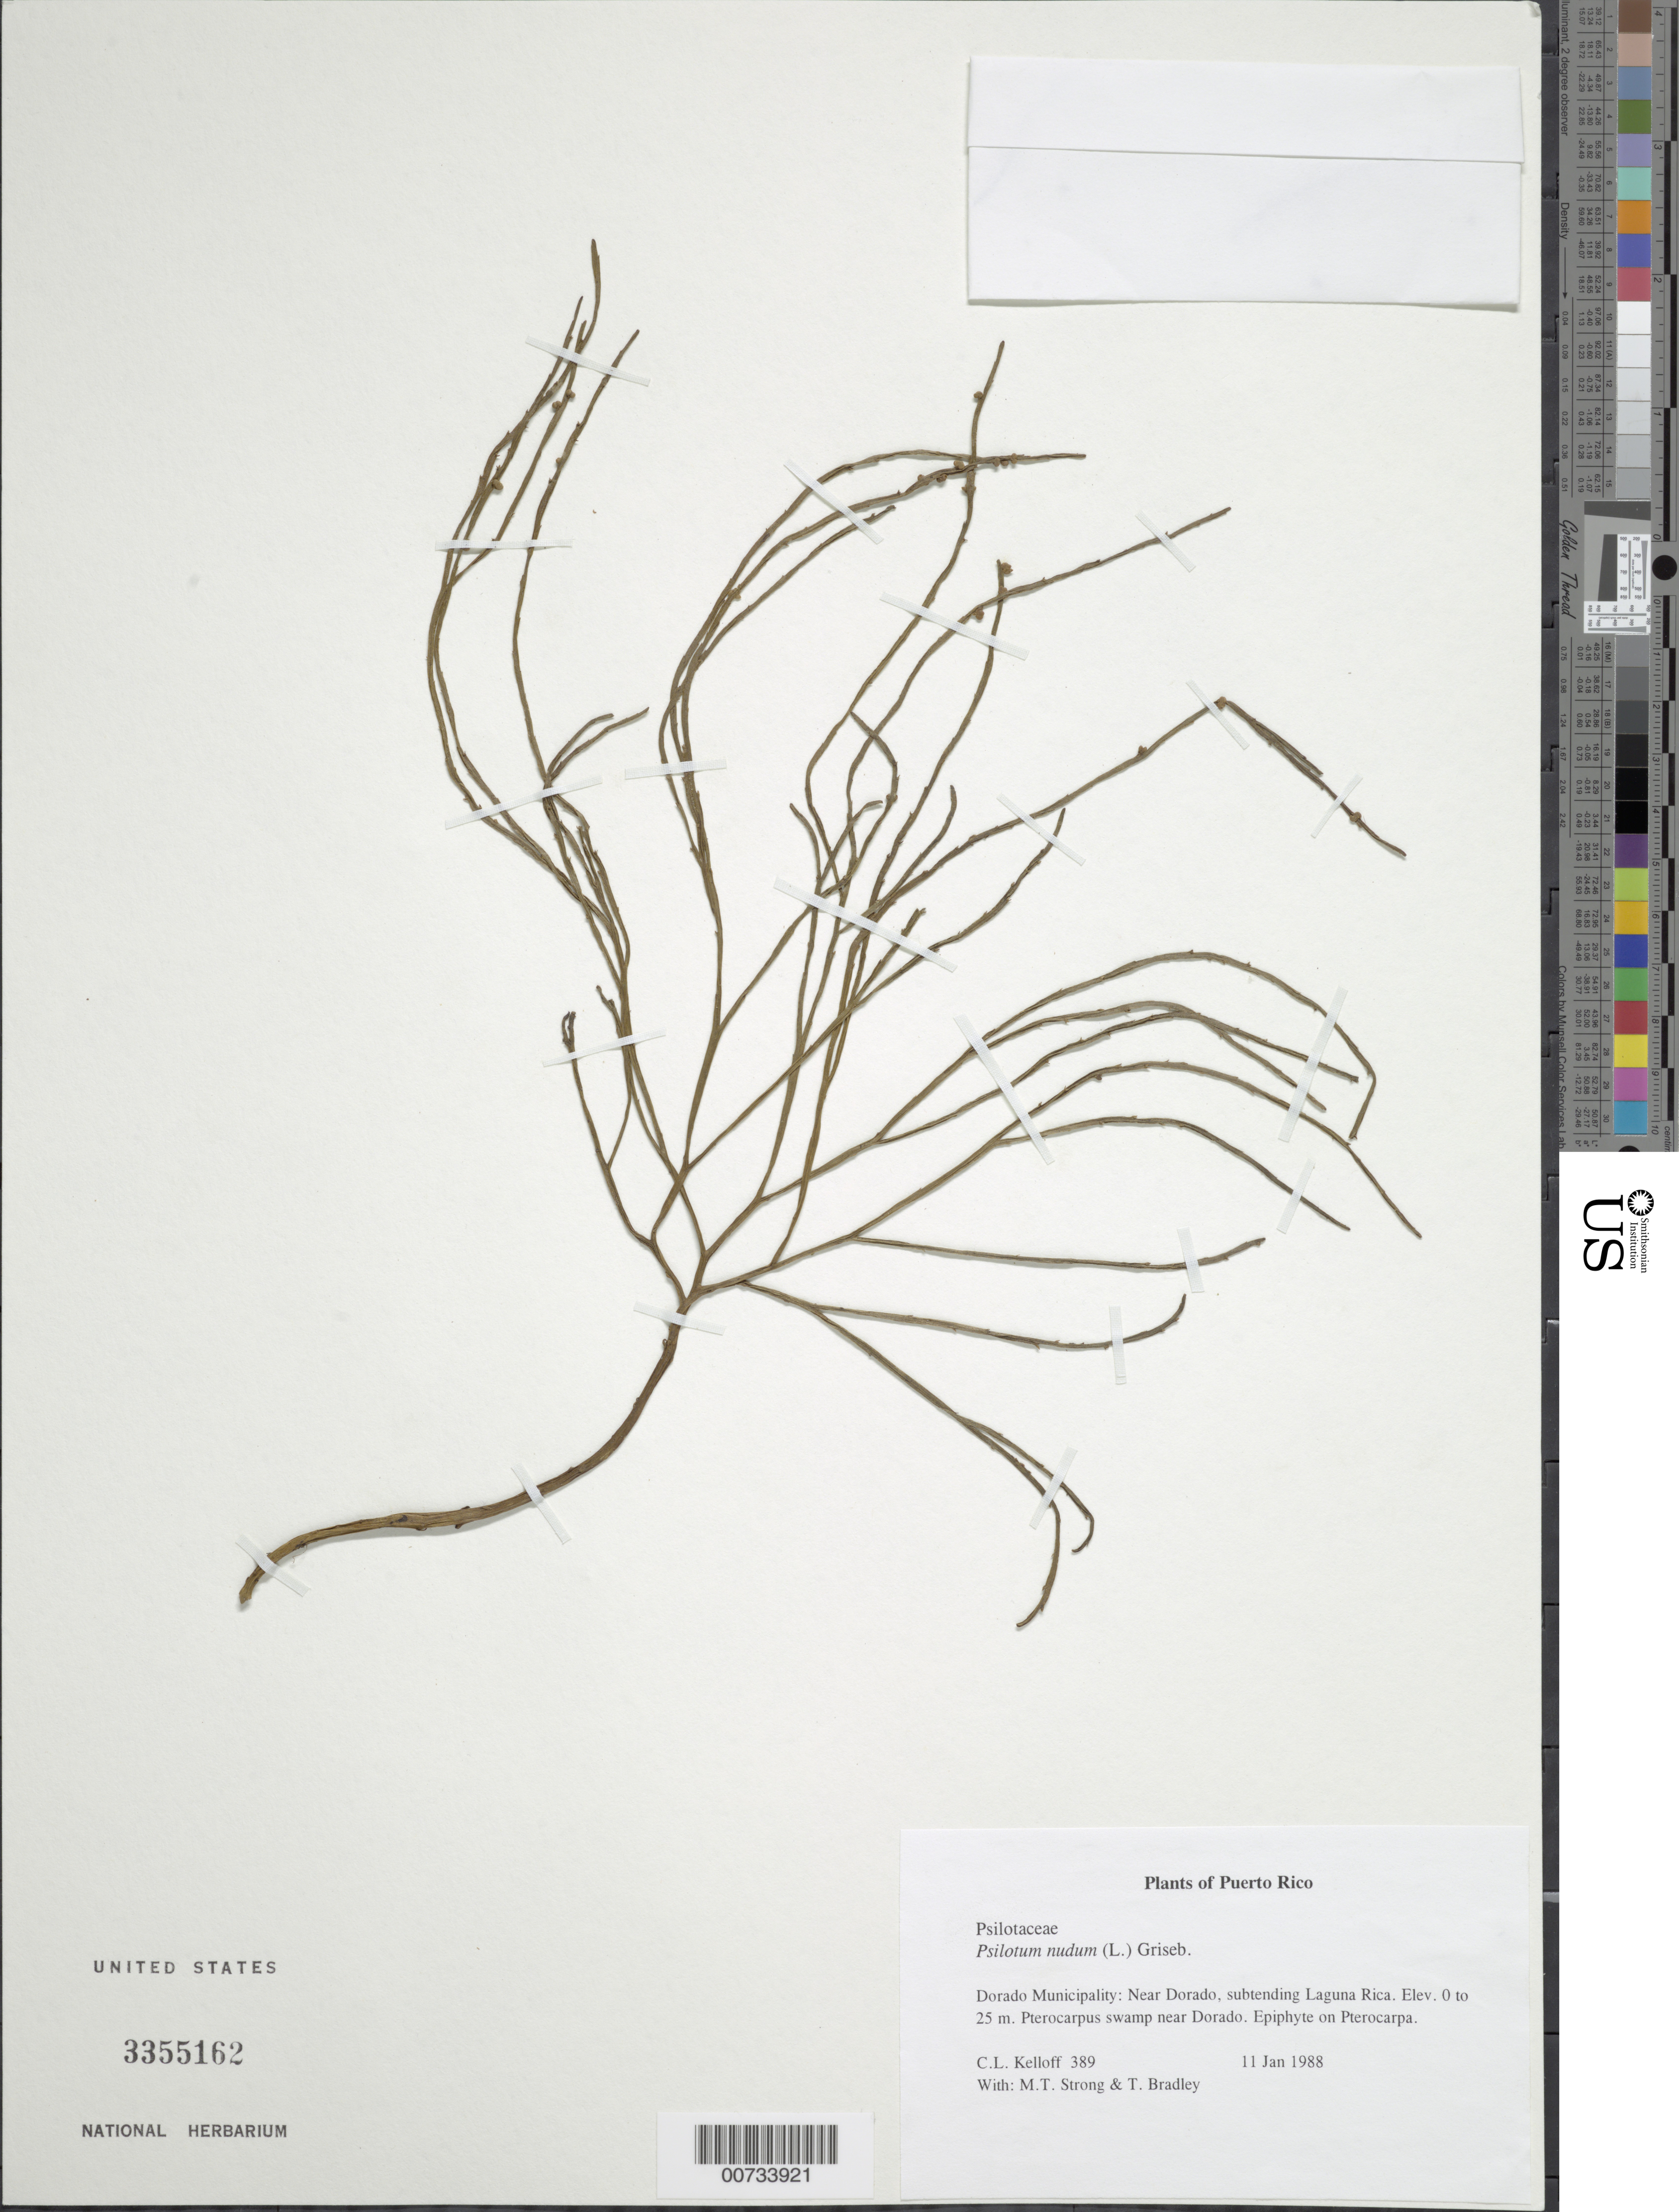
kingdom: Plantae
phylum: Tracheophyta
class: Polypodiopsida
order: Psilotales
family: Psilotaceae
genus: Psilotum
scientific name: Psilotum nudum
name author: (L.) P. Beauv.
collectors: C. L. Kelloff, M. T. Strong & T. Bradley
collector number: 389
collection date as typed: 11 Jan 1988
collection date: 1988-01-11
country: Puerto Rico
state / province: Dorado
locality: Dorado Mun.: Near Dorado, subtending Laguna Rica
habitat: Pterocarpus swamp near Dorado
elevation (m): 0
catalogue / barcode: US 3355162